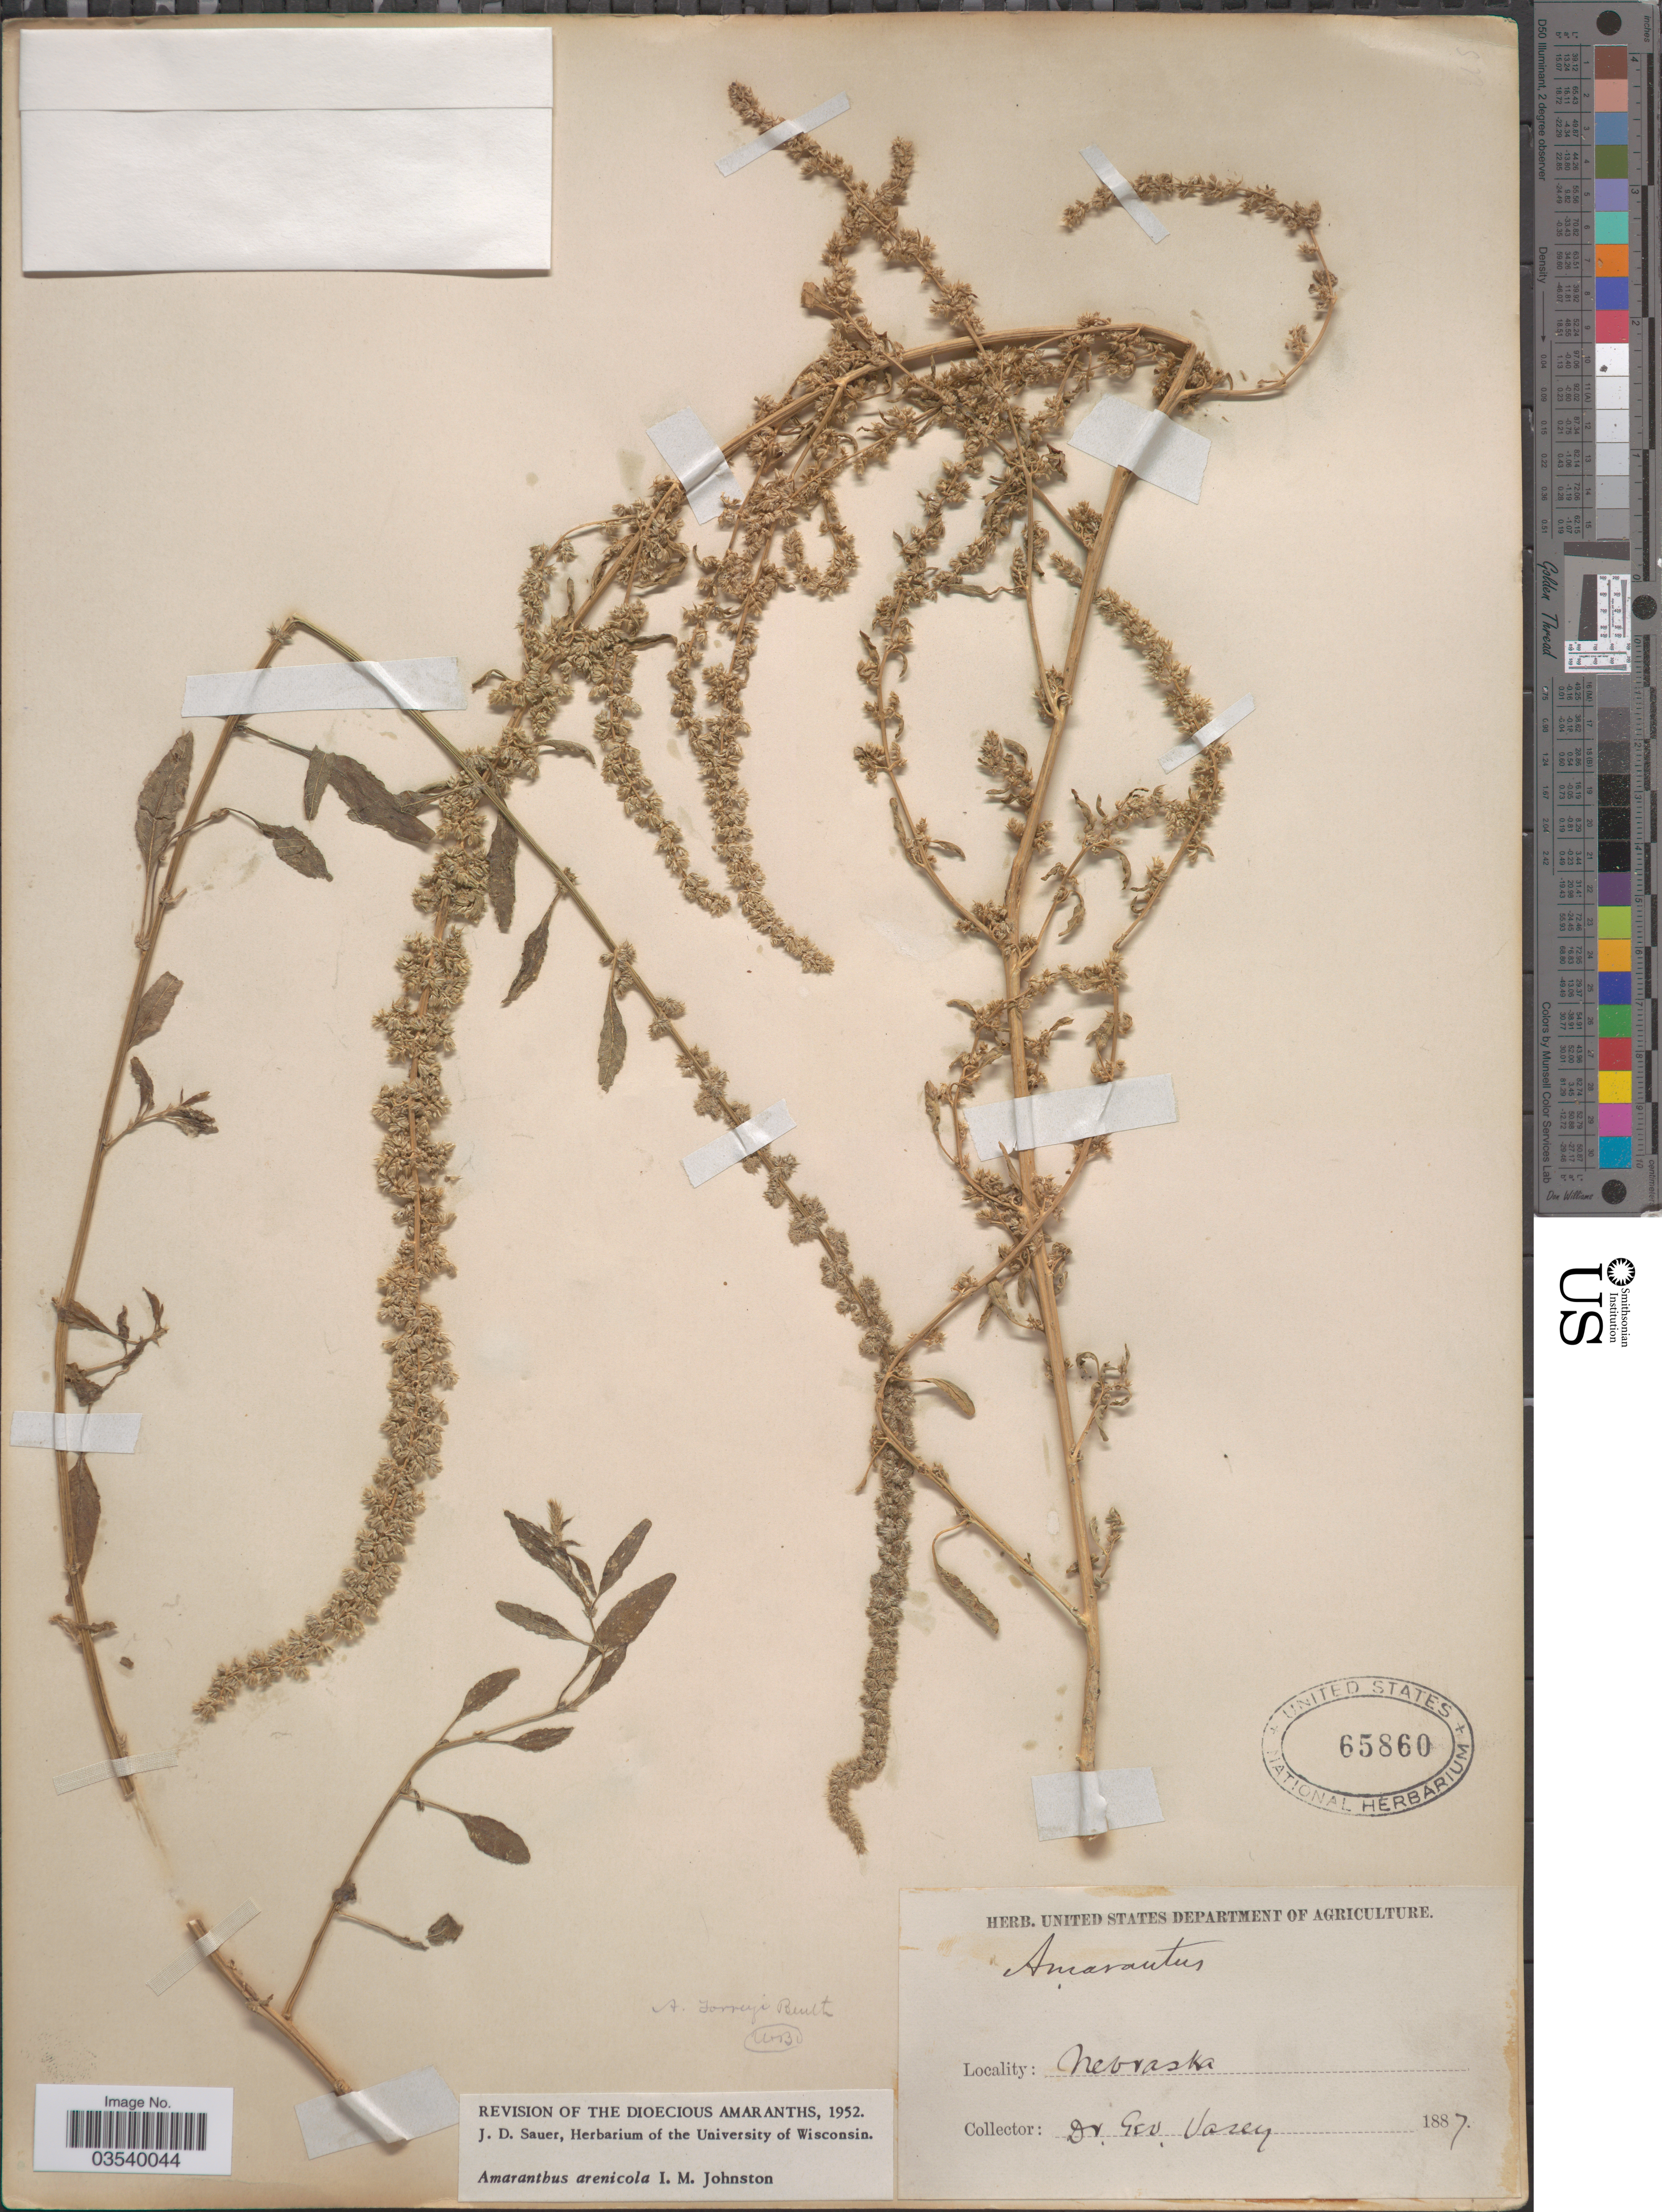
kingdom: Plantae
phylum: Tracheophyta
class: Magnoliopsida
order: Caryophyllales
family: Amaranthaceae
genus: Amaranthus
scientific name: Amaranthus arenicola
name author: I.M. Johnst.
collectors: G. Vasey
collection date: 1887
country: United States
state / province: Nebraska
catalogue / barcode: US 65860